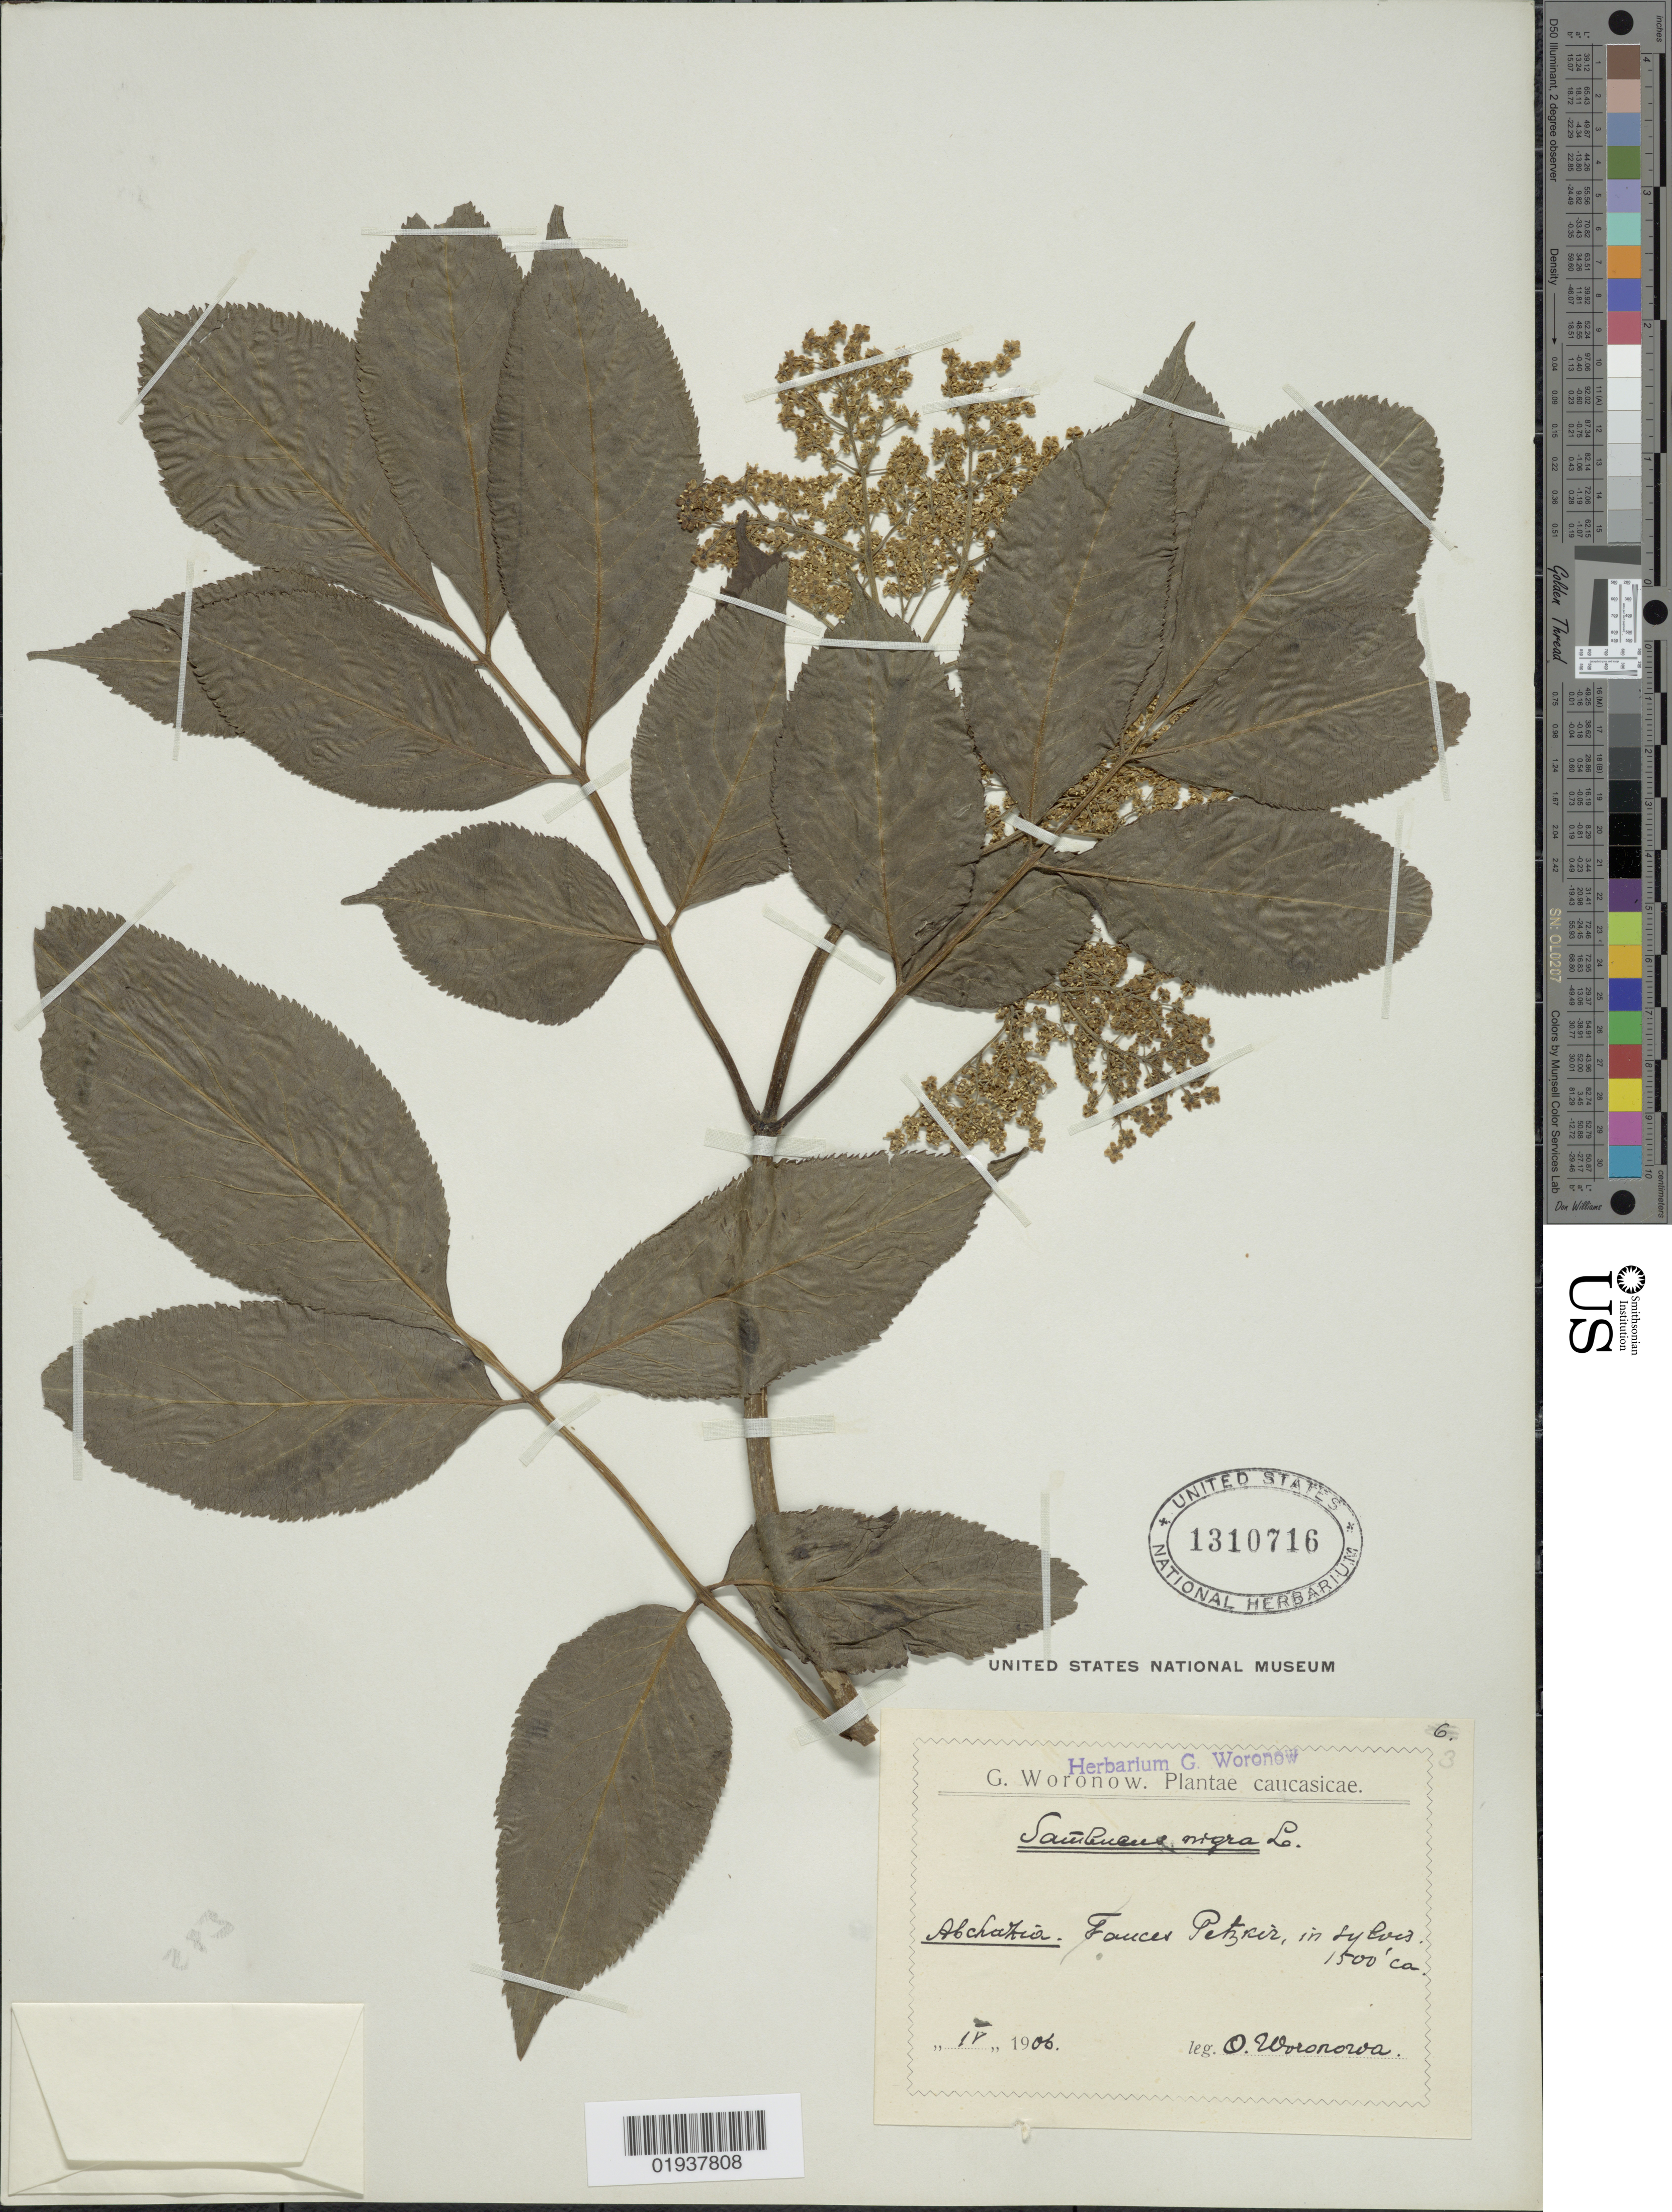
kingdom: Plantae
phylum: Tracheophyta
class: Magnoliopsida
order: Dipsacales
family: Viburnaceae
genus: Sambucus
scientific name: Sambucus nigra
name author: L.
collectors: O. Woronowa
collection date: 1906-04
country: Georgia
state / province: Abkhazia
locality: Abkhazia. Fances [interpreted] Petzrir [interpreted], in sylves [interpreted]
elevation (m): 457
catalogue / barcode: US 1310716